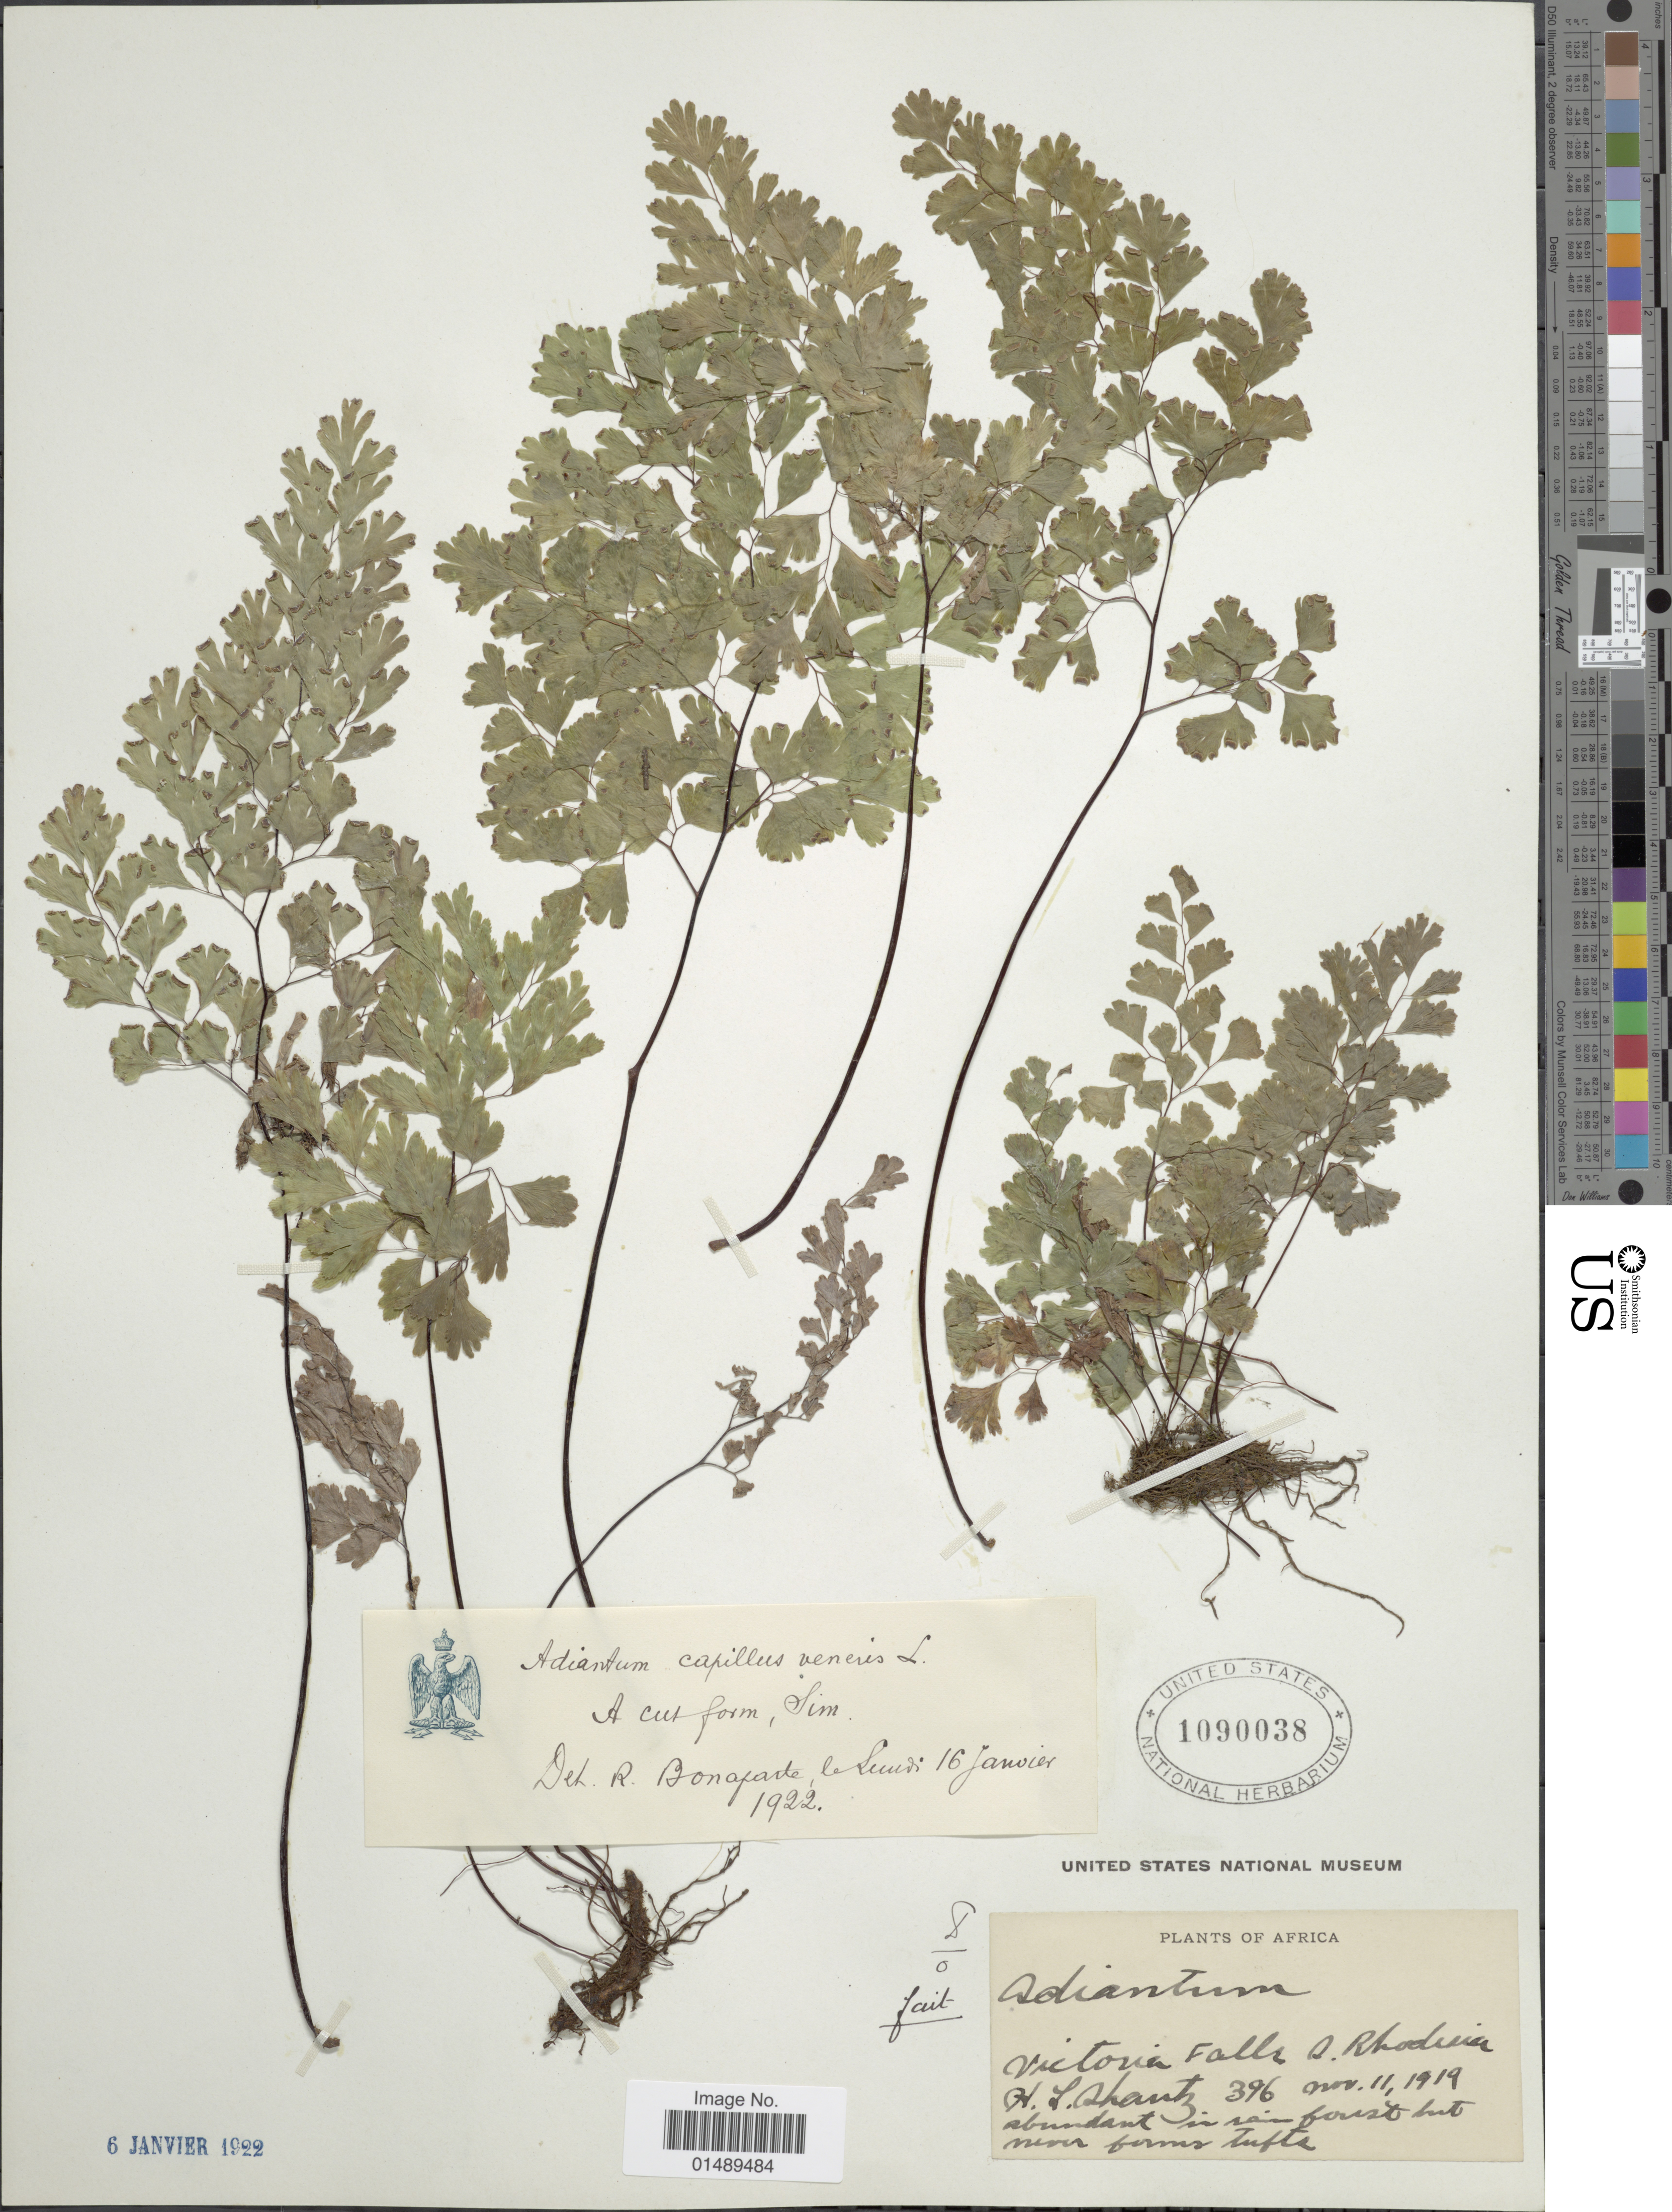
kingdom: Plantae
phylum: Tracheophyta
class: Polypodiopsida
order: Polypodiales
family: Pteridaceae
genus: Adiantum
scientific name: Adiantum capillus-veneris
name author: L.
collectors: H. Zhantz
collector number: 396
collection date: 1919-11-11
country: Zimbabwe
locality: Victoria Falls, Southern Rhodesia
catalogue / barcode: US 1090038